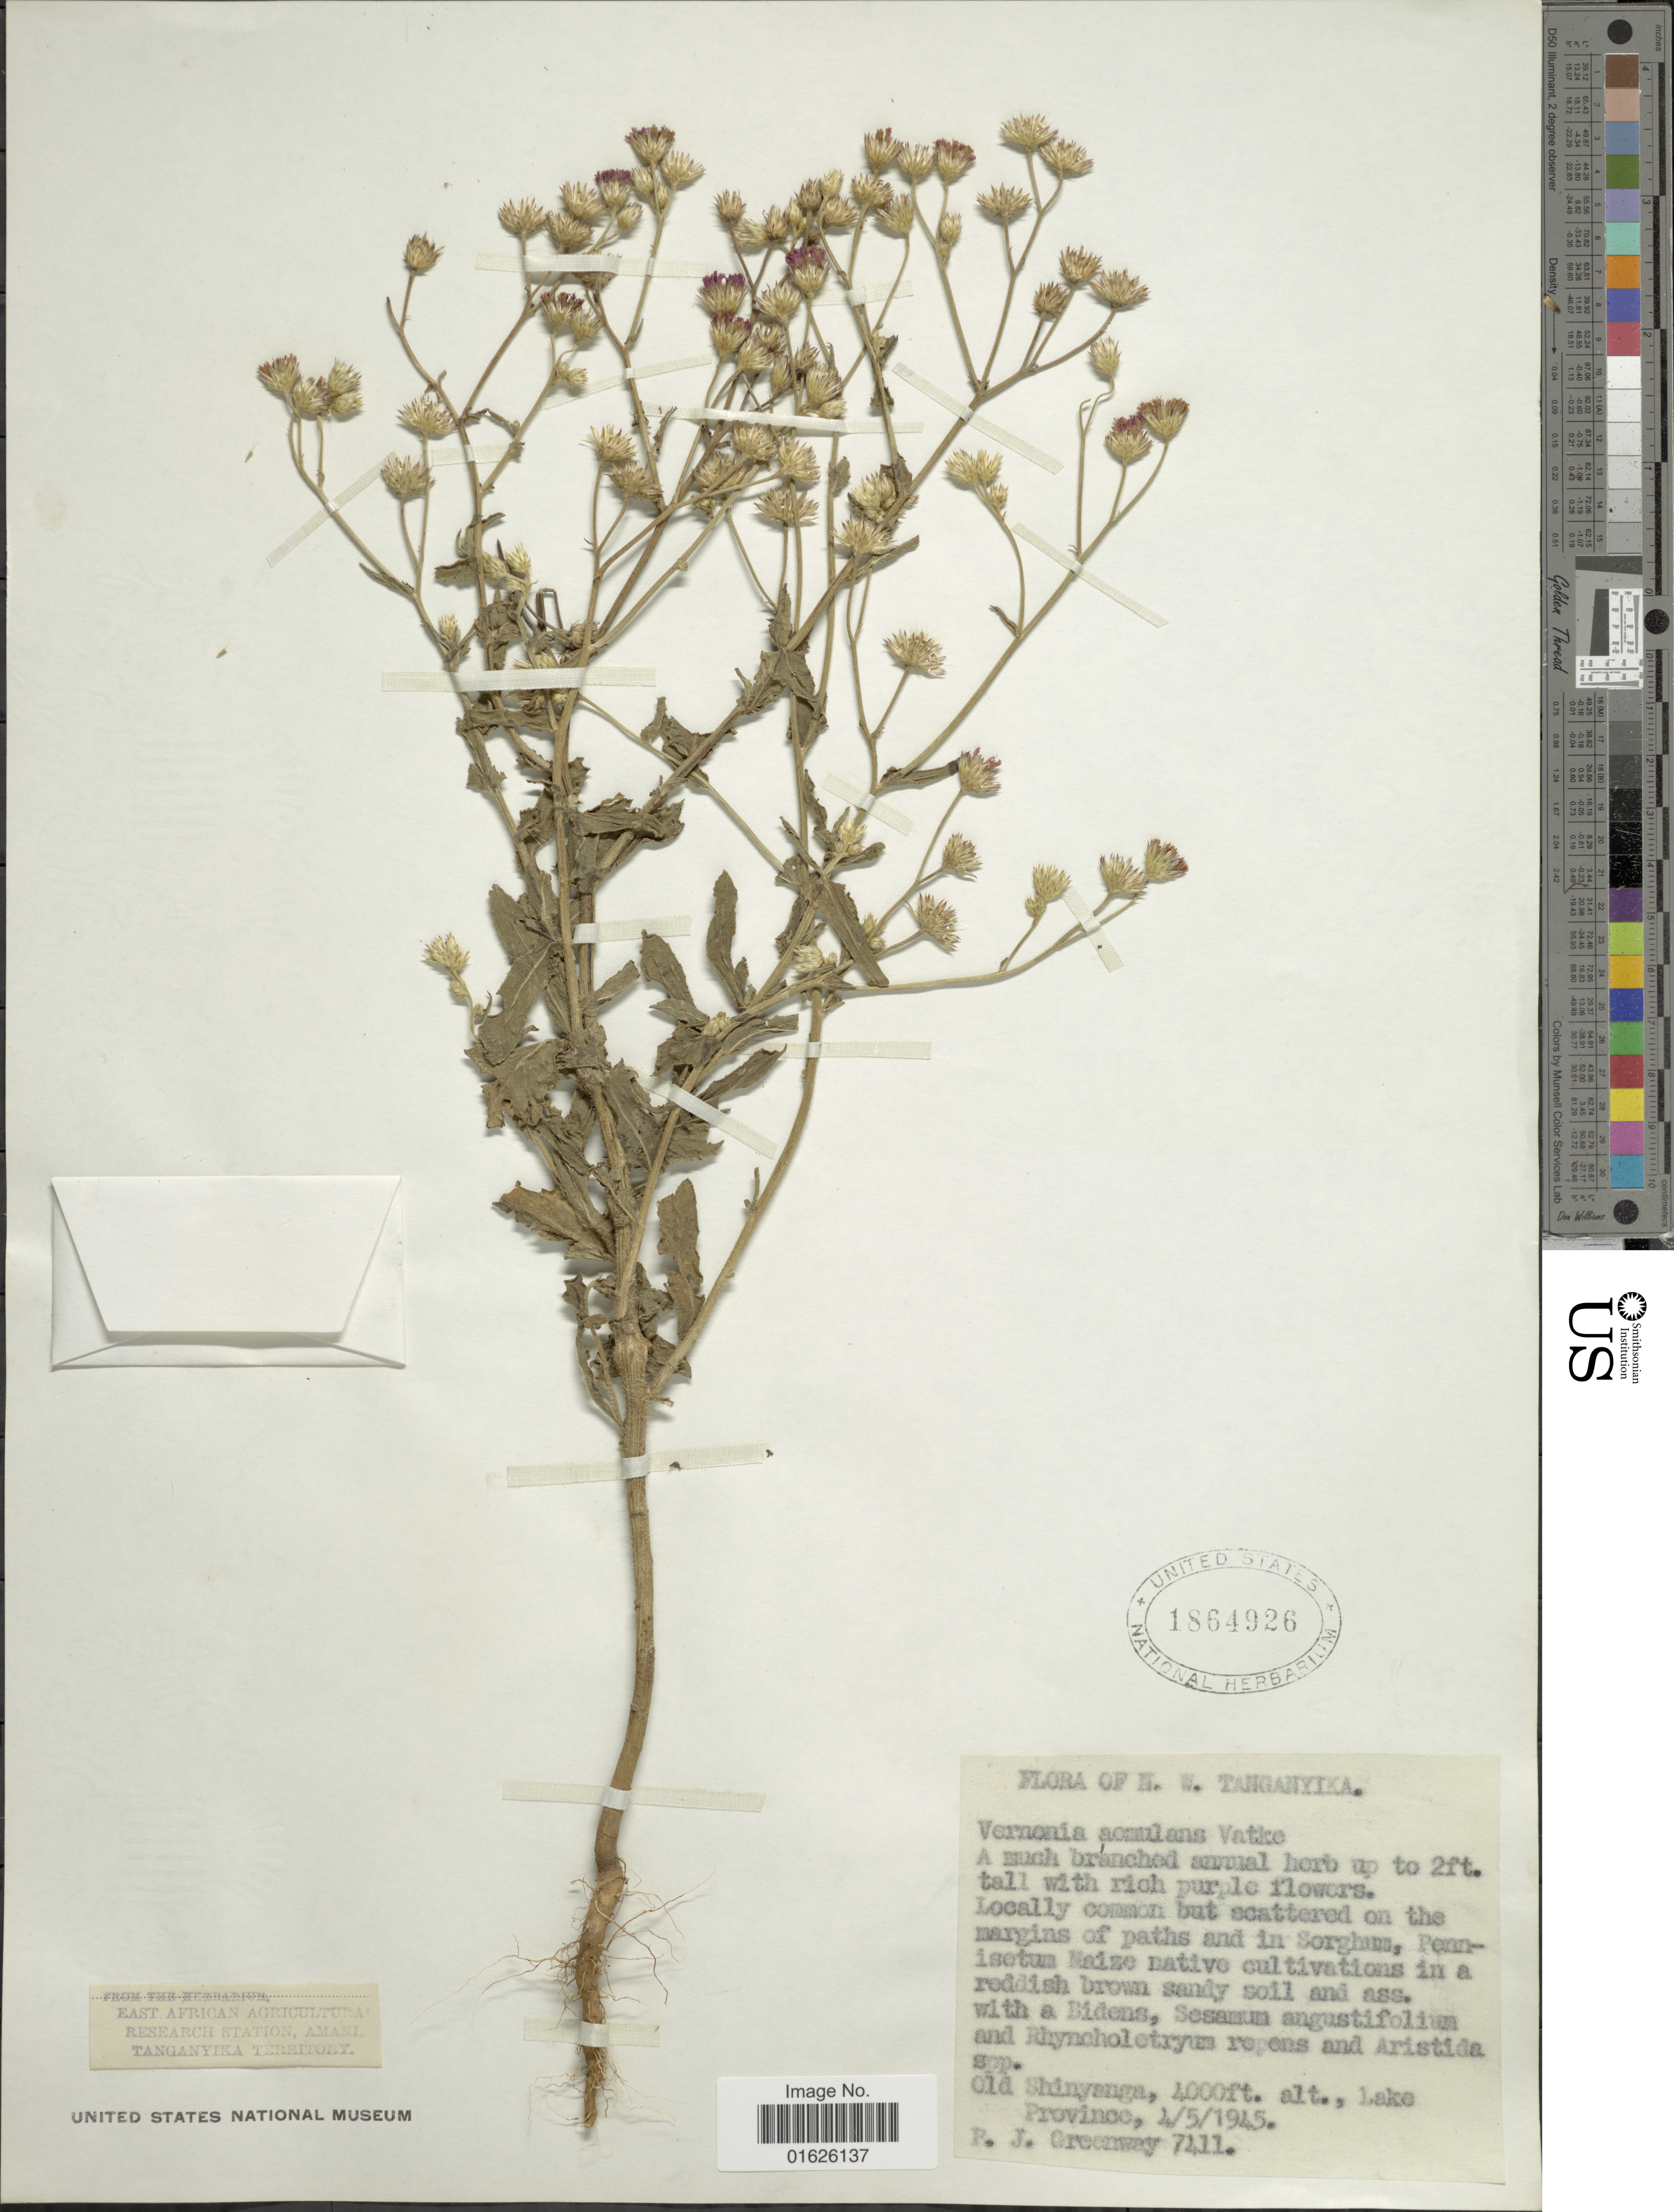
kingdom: Plantae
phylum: Tracheophyta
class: Magnoliopsida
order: Asterales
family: Asteraceae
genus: Vernoniastrum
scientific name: Vernoniastrum aemulans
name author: (Vatke) H. Rob.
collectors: P. J. Greenway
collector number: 7411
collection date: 1945-05-04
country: Tanzania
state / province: Shinyanga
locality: N.W. Tanganyika, Old Shinyanga, Lake Province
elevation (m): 1219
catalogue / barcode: US 1864926